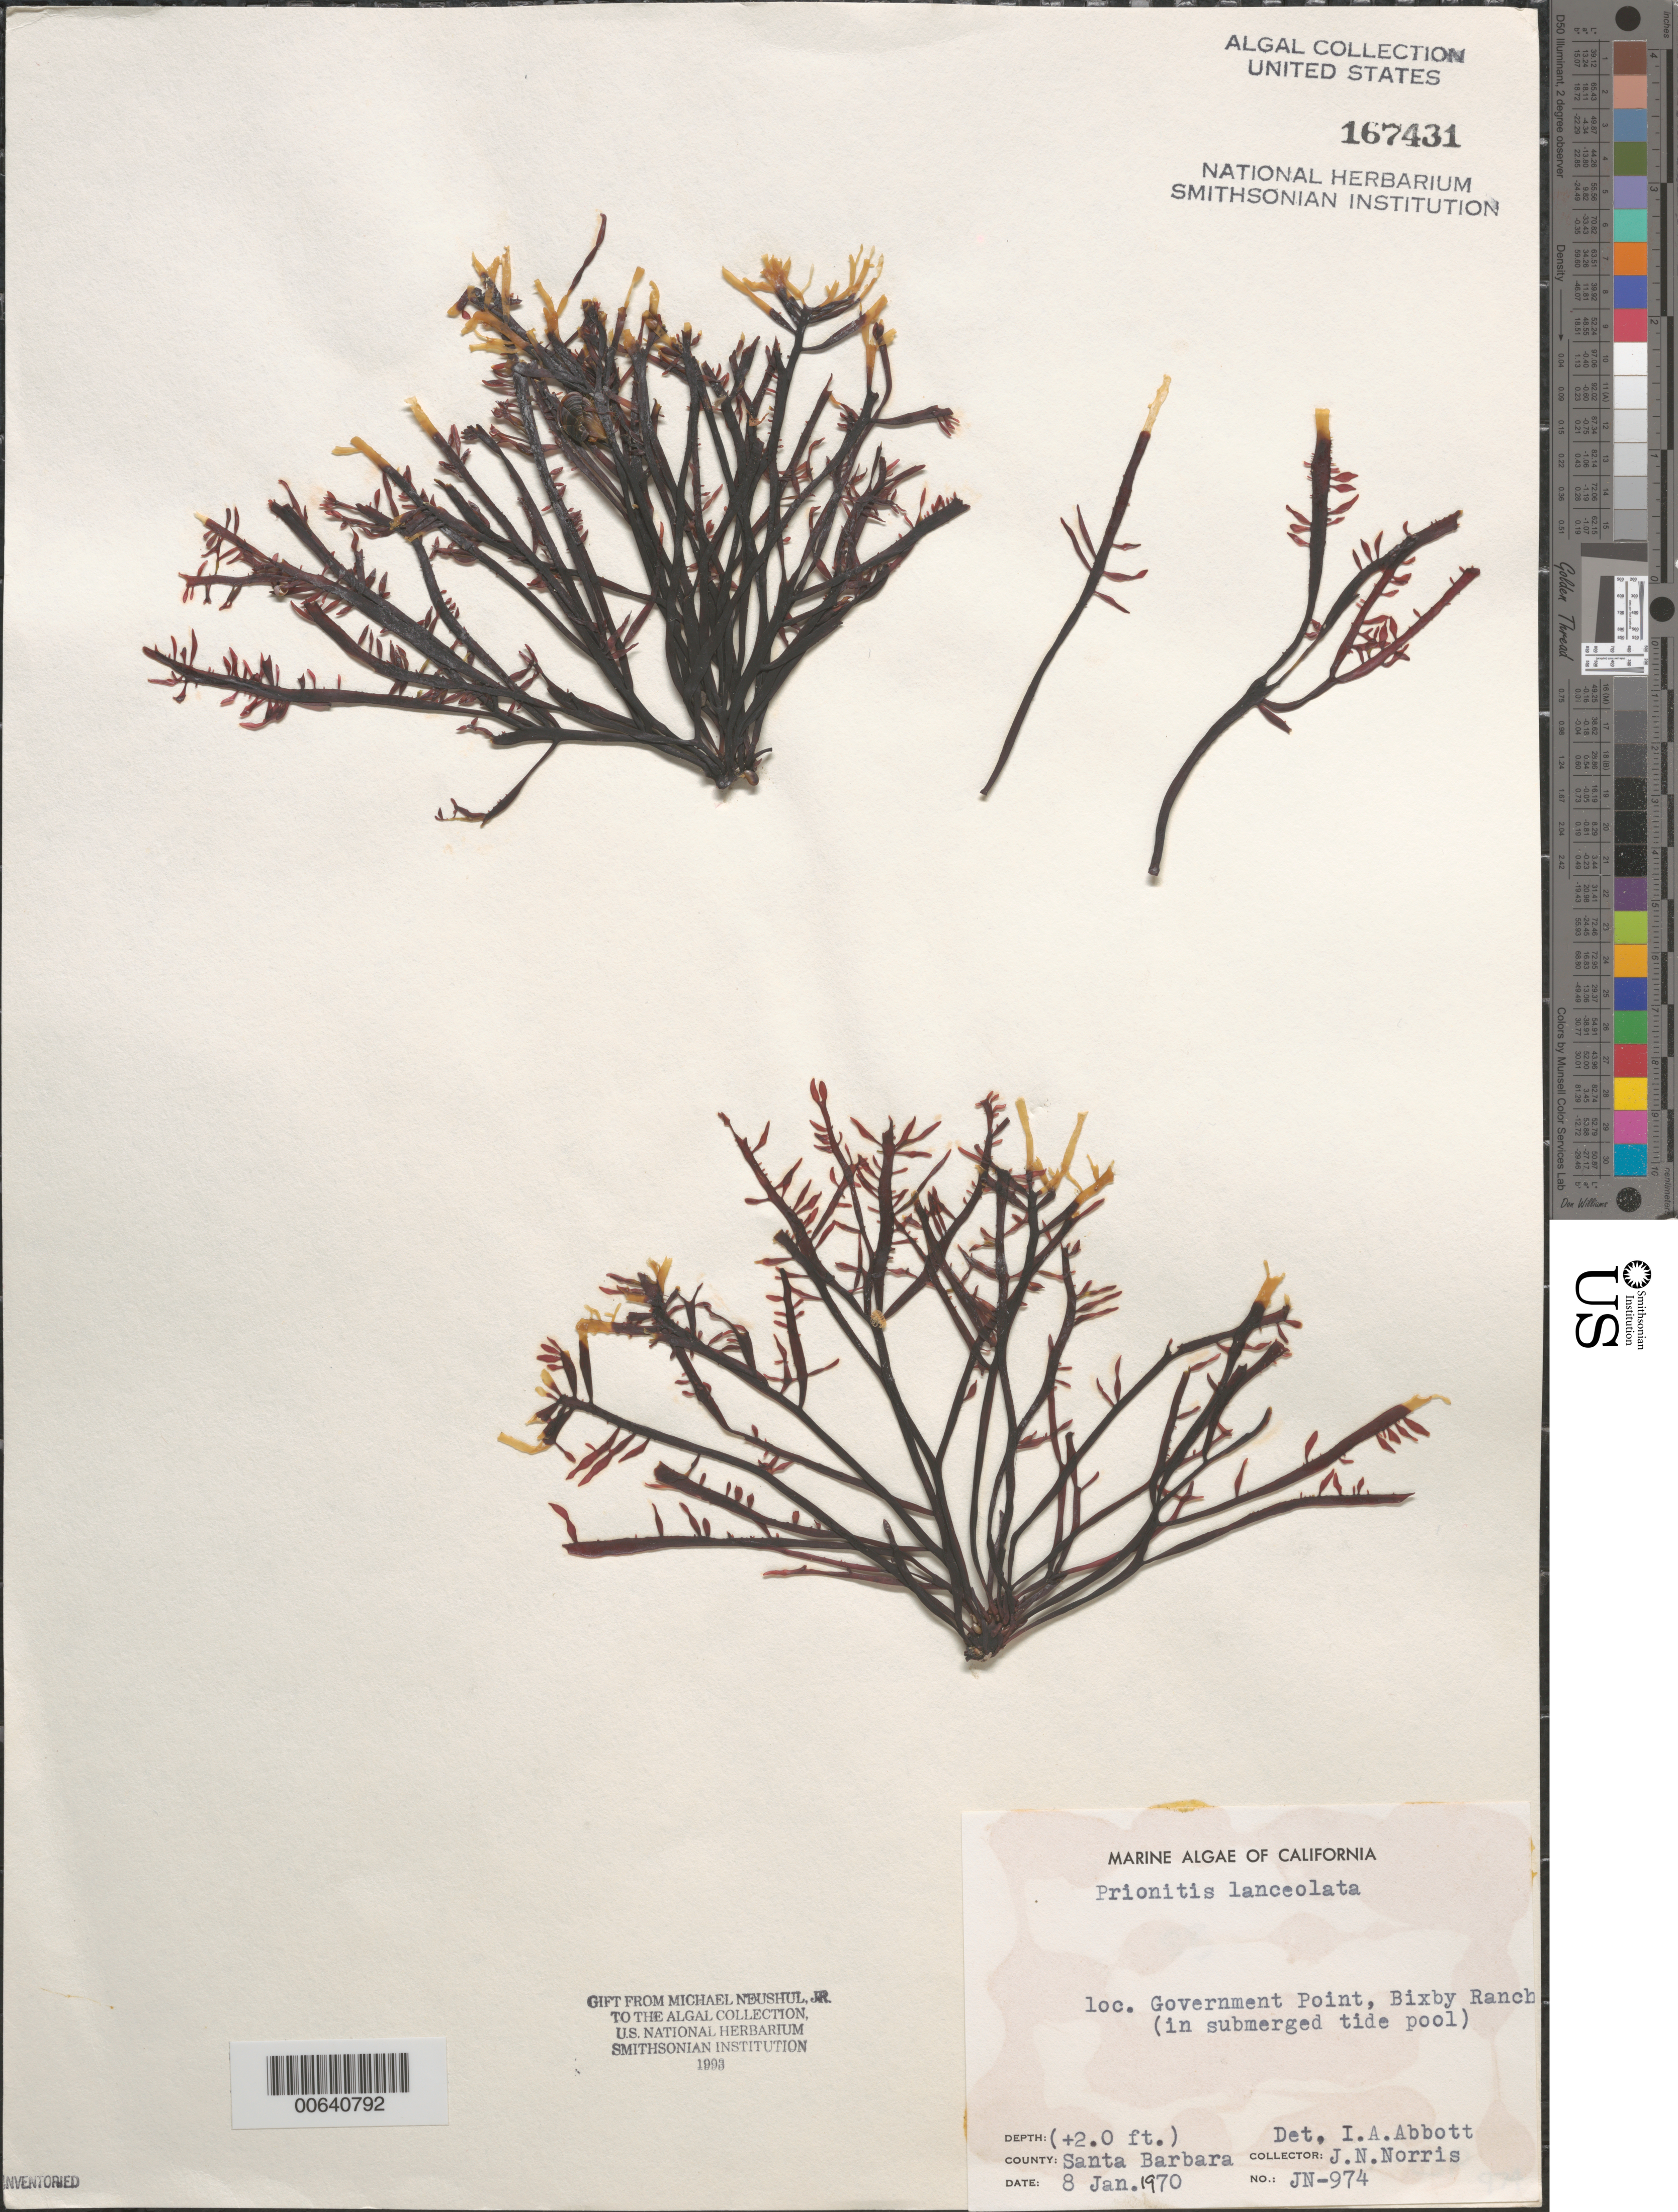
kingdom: Plantae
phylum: Rhodophyta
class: Florideophyceae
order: Cryptonemiales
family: Cryptonemiaceae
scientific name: Prionitis lanceolata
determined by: Abbott, Isabella A.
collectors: J. N. Norris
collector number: JN-974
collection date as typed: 08 Jan 1970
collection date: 1970-01-08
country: United States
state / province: California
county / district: Santa Barbara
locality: Government Point, Bixby Ranch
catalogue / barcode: US 167431